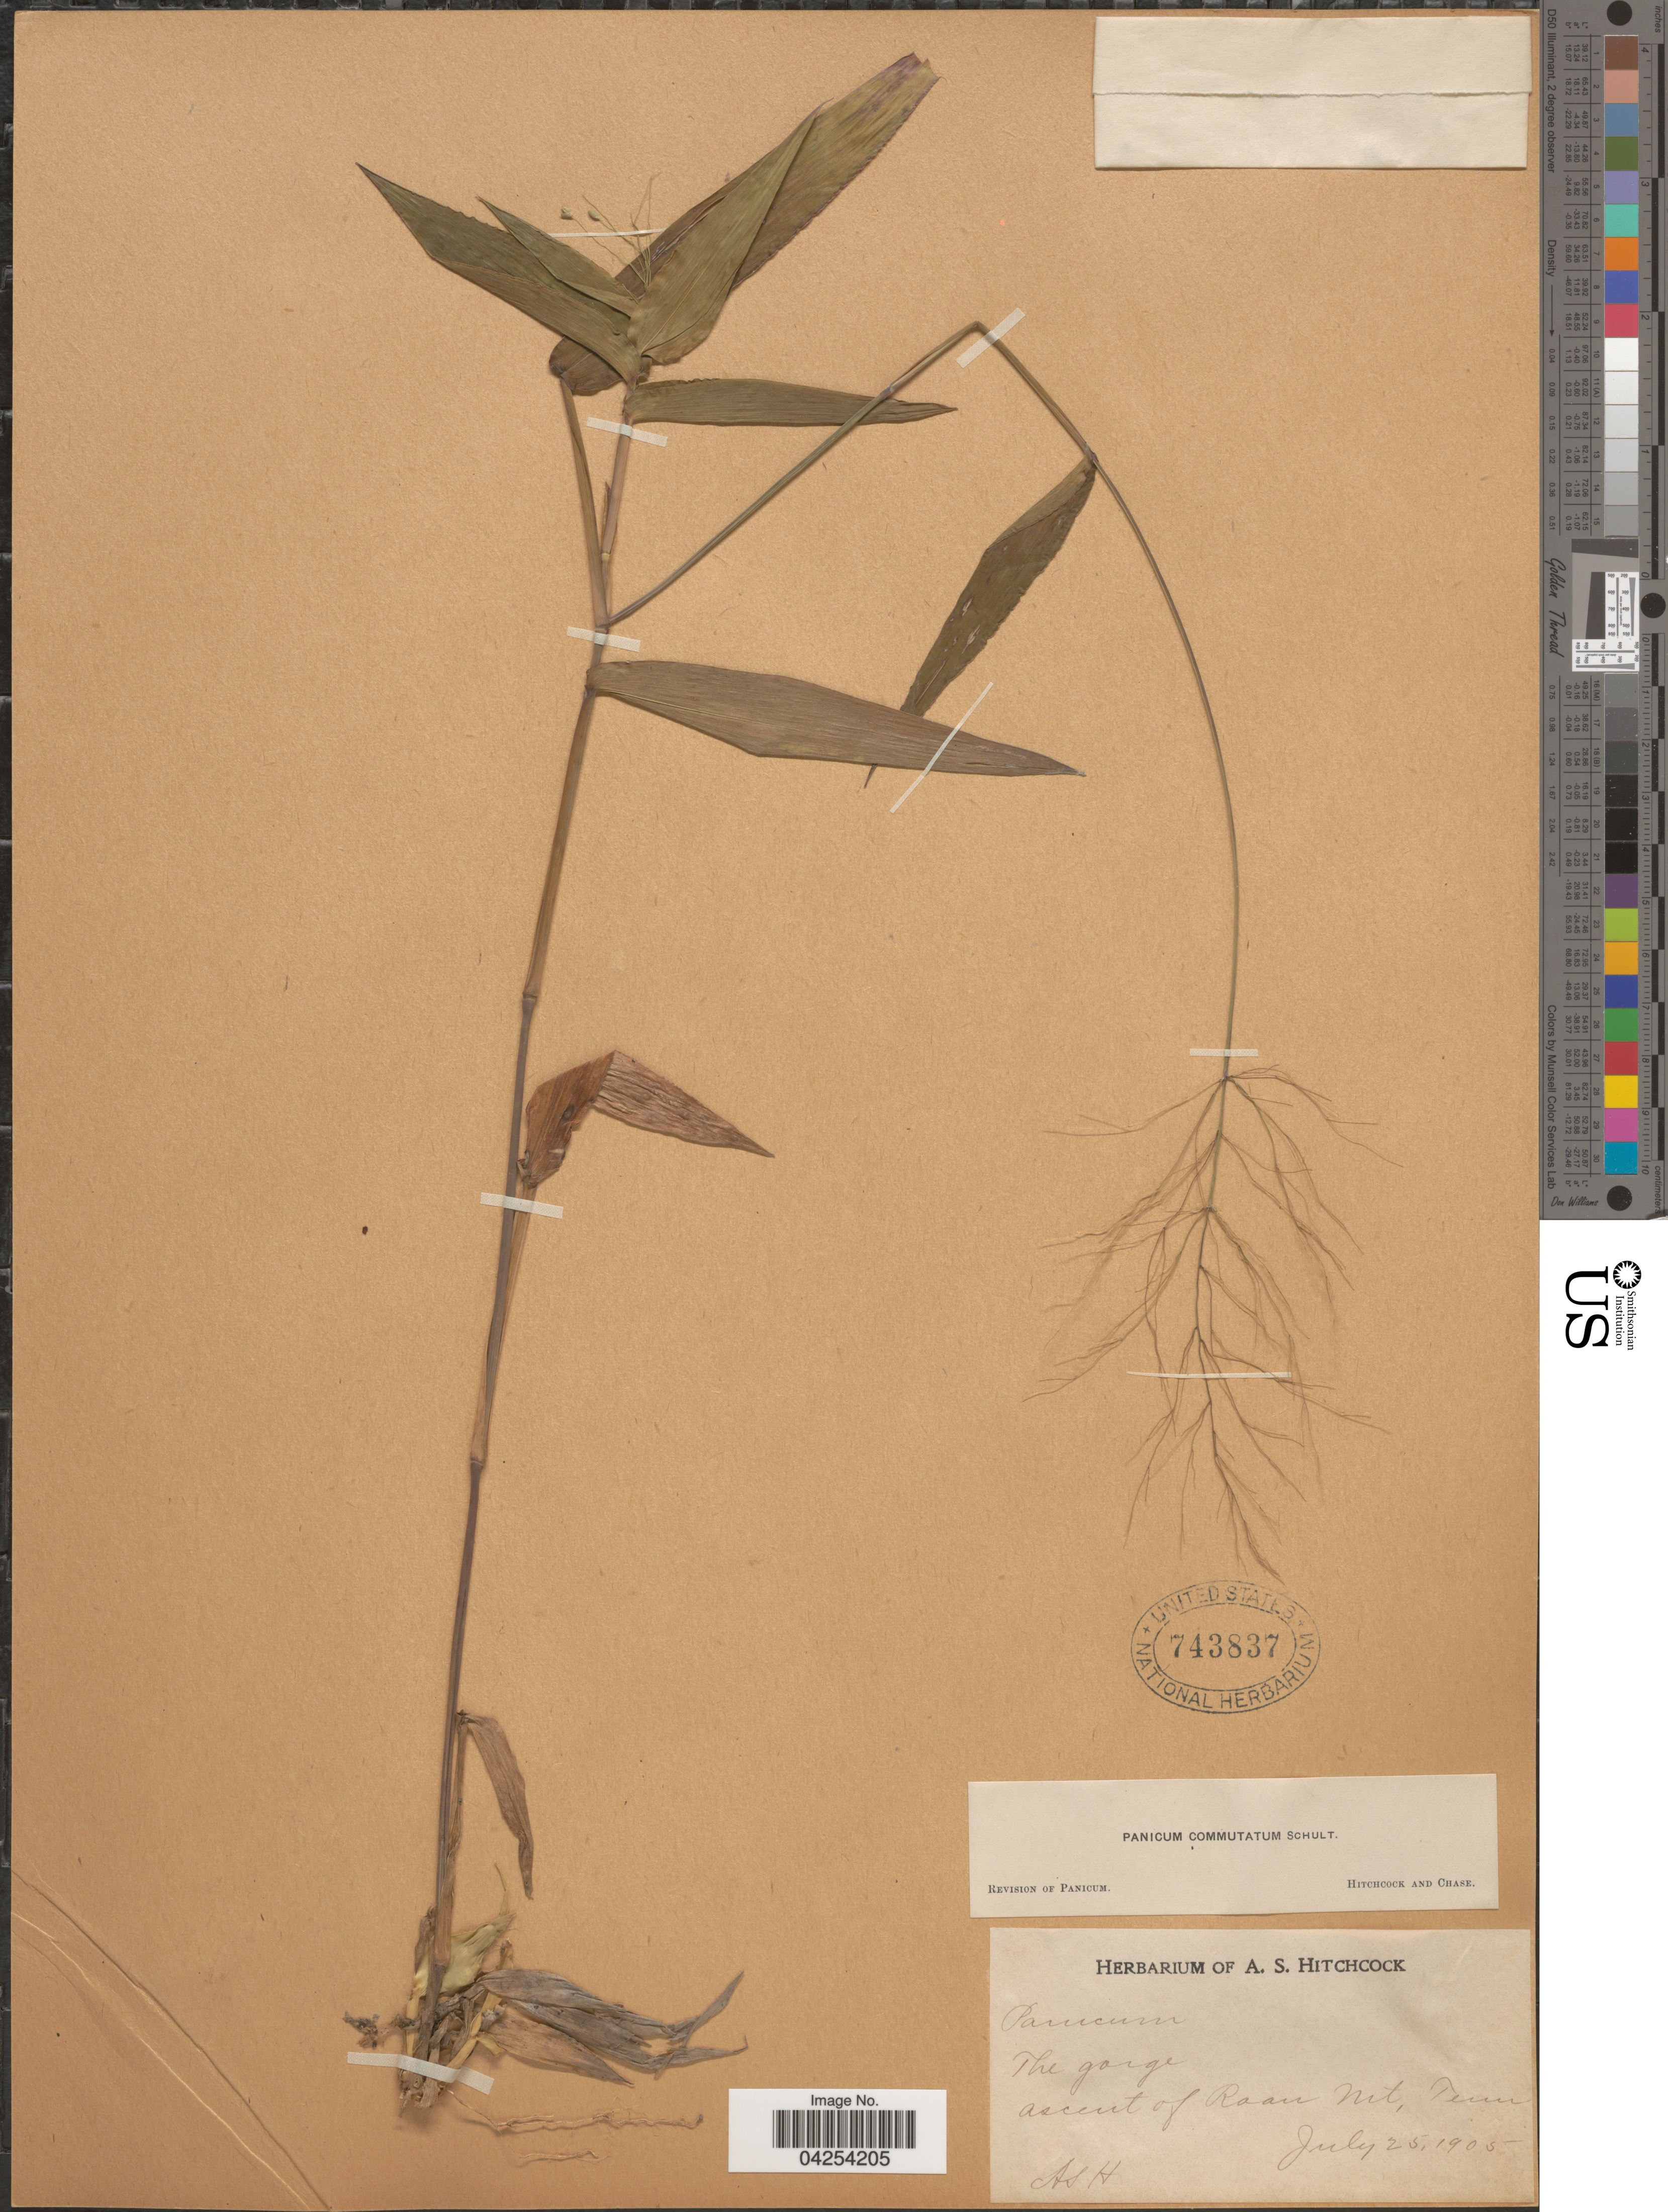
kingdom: Plantae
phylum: Tracheophyta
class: Liliopsida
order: Poales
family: Poaceae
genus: Dichanthelium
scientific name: Dichanthelium commutatum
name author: (Schult.) Gould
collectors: A. S. Hitchcock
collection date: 1905-07-25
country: United States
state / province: Tennessee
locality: The gorge. Ascent of Roan Mt.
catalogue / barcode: US 743837